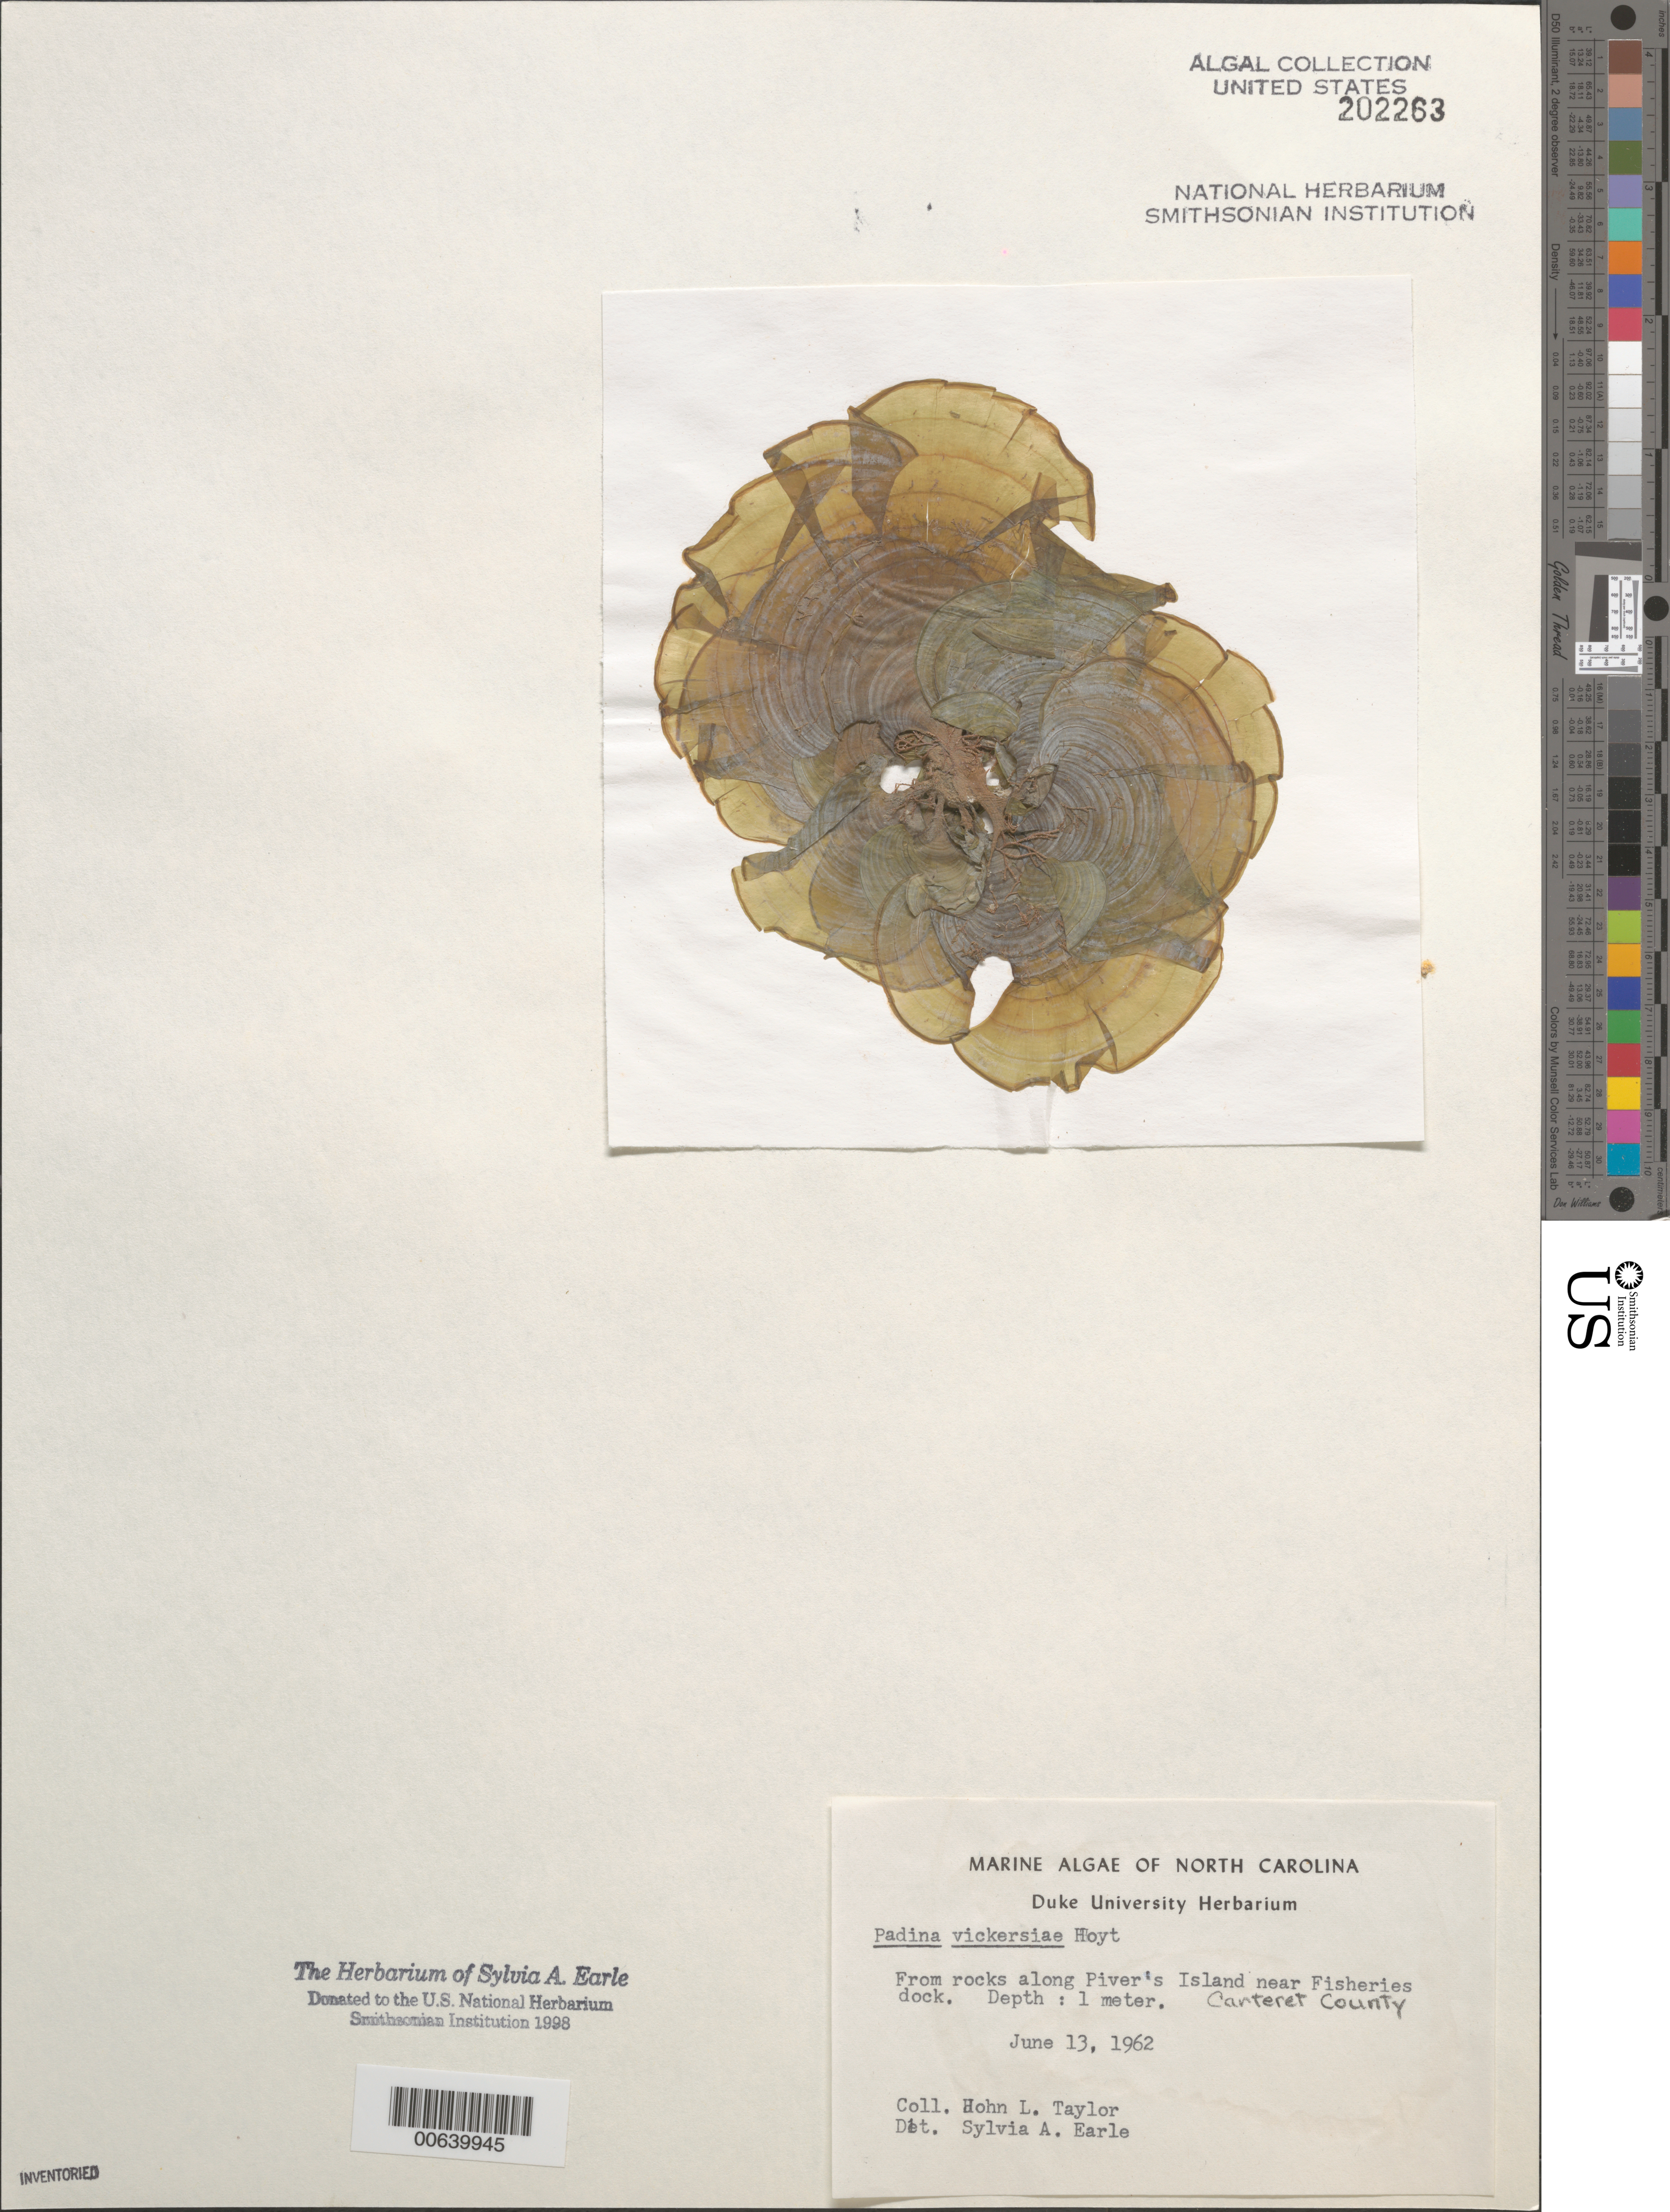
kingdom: Chromista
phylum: Ochrophyta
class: Phaeophyceae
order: Dictyotales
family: Dictyotaceae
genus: Padina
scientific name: Padina gymnospora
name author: (Kütz.) O.G. Sond.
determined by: Algae name updating Project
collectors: J. L. Taylor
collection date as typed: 13 Jun 1962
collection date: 1962-06-13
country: United States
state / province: North Carolina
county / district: Carteret County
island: Pivers Island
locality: Near Fisheries dock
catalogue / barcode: US 202263